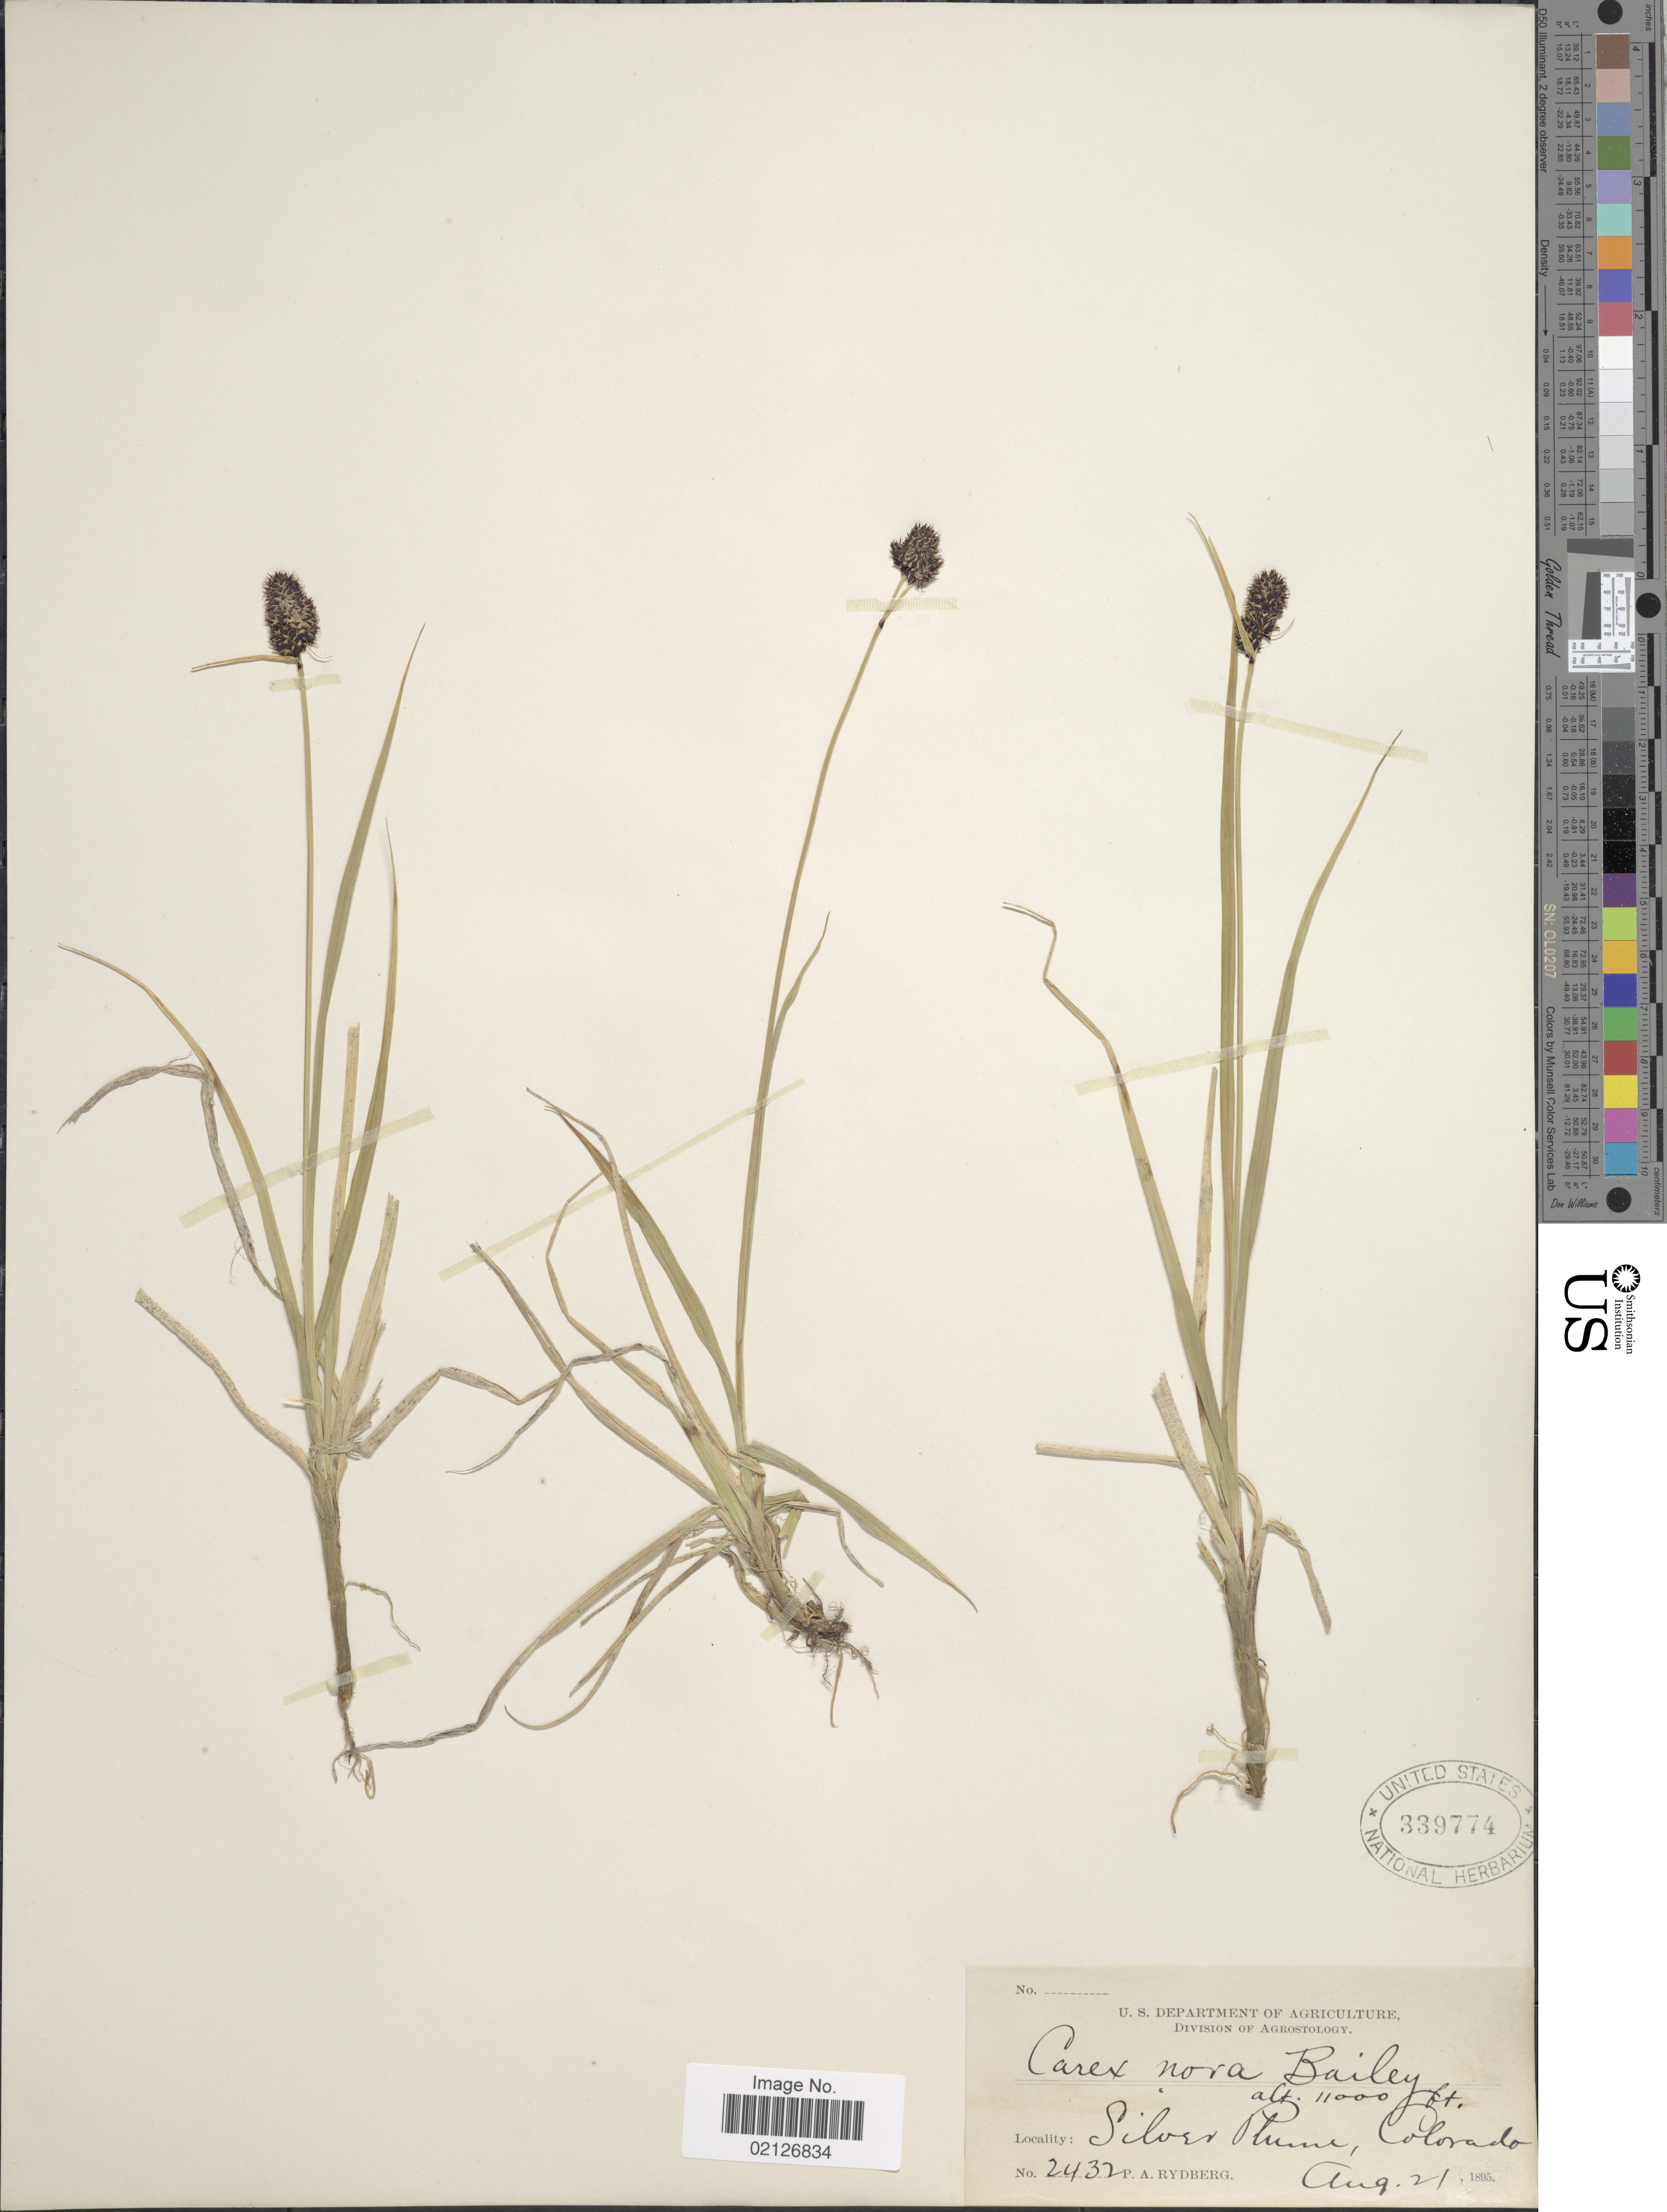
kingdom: Plantae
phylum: Tracheophyta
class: Liliopsida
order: Poales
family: Cyperaceae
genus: Carex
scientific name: Carex nova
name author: L.H. Bailey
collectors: P. A. Rydberg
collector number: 2432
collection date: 1895-08-21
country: United States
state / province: Colorado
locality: Silver Plume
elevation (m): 3353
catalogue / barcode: US 339774